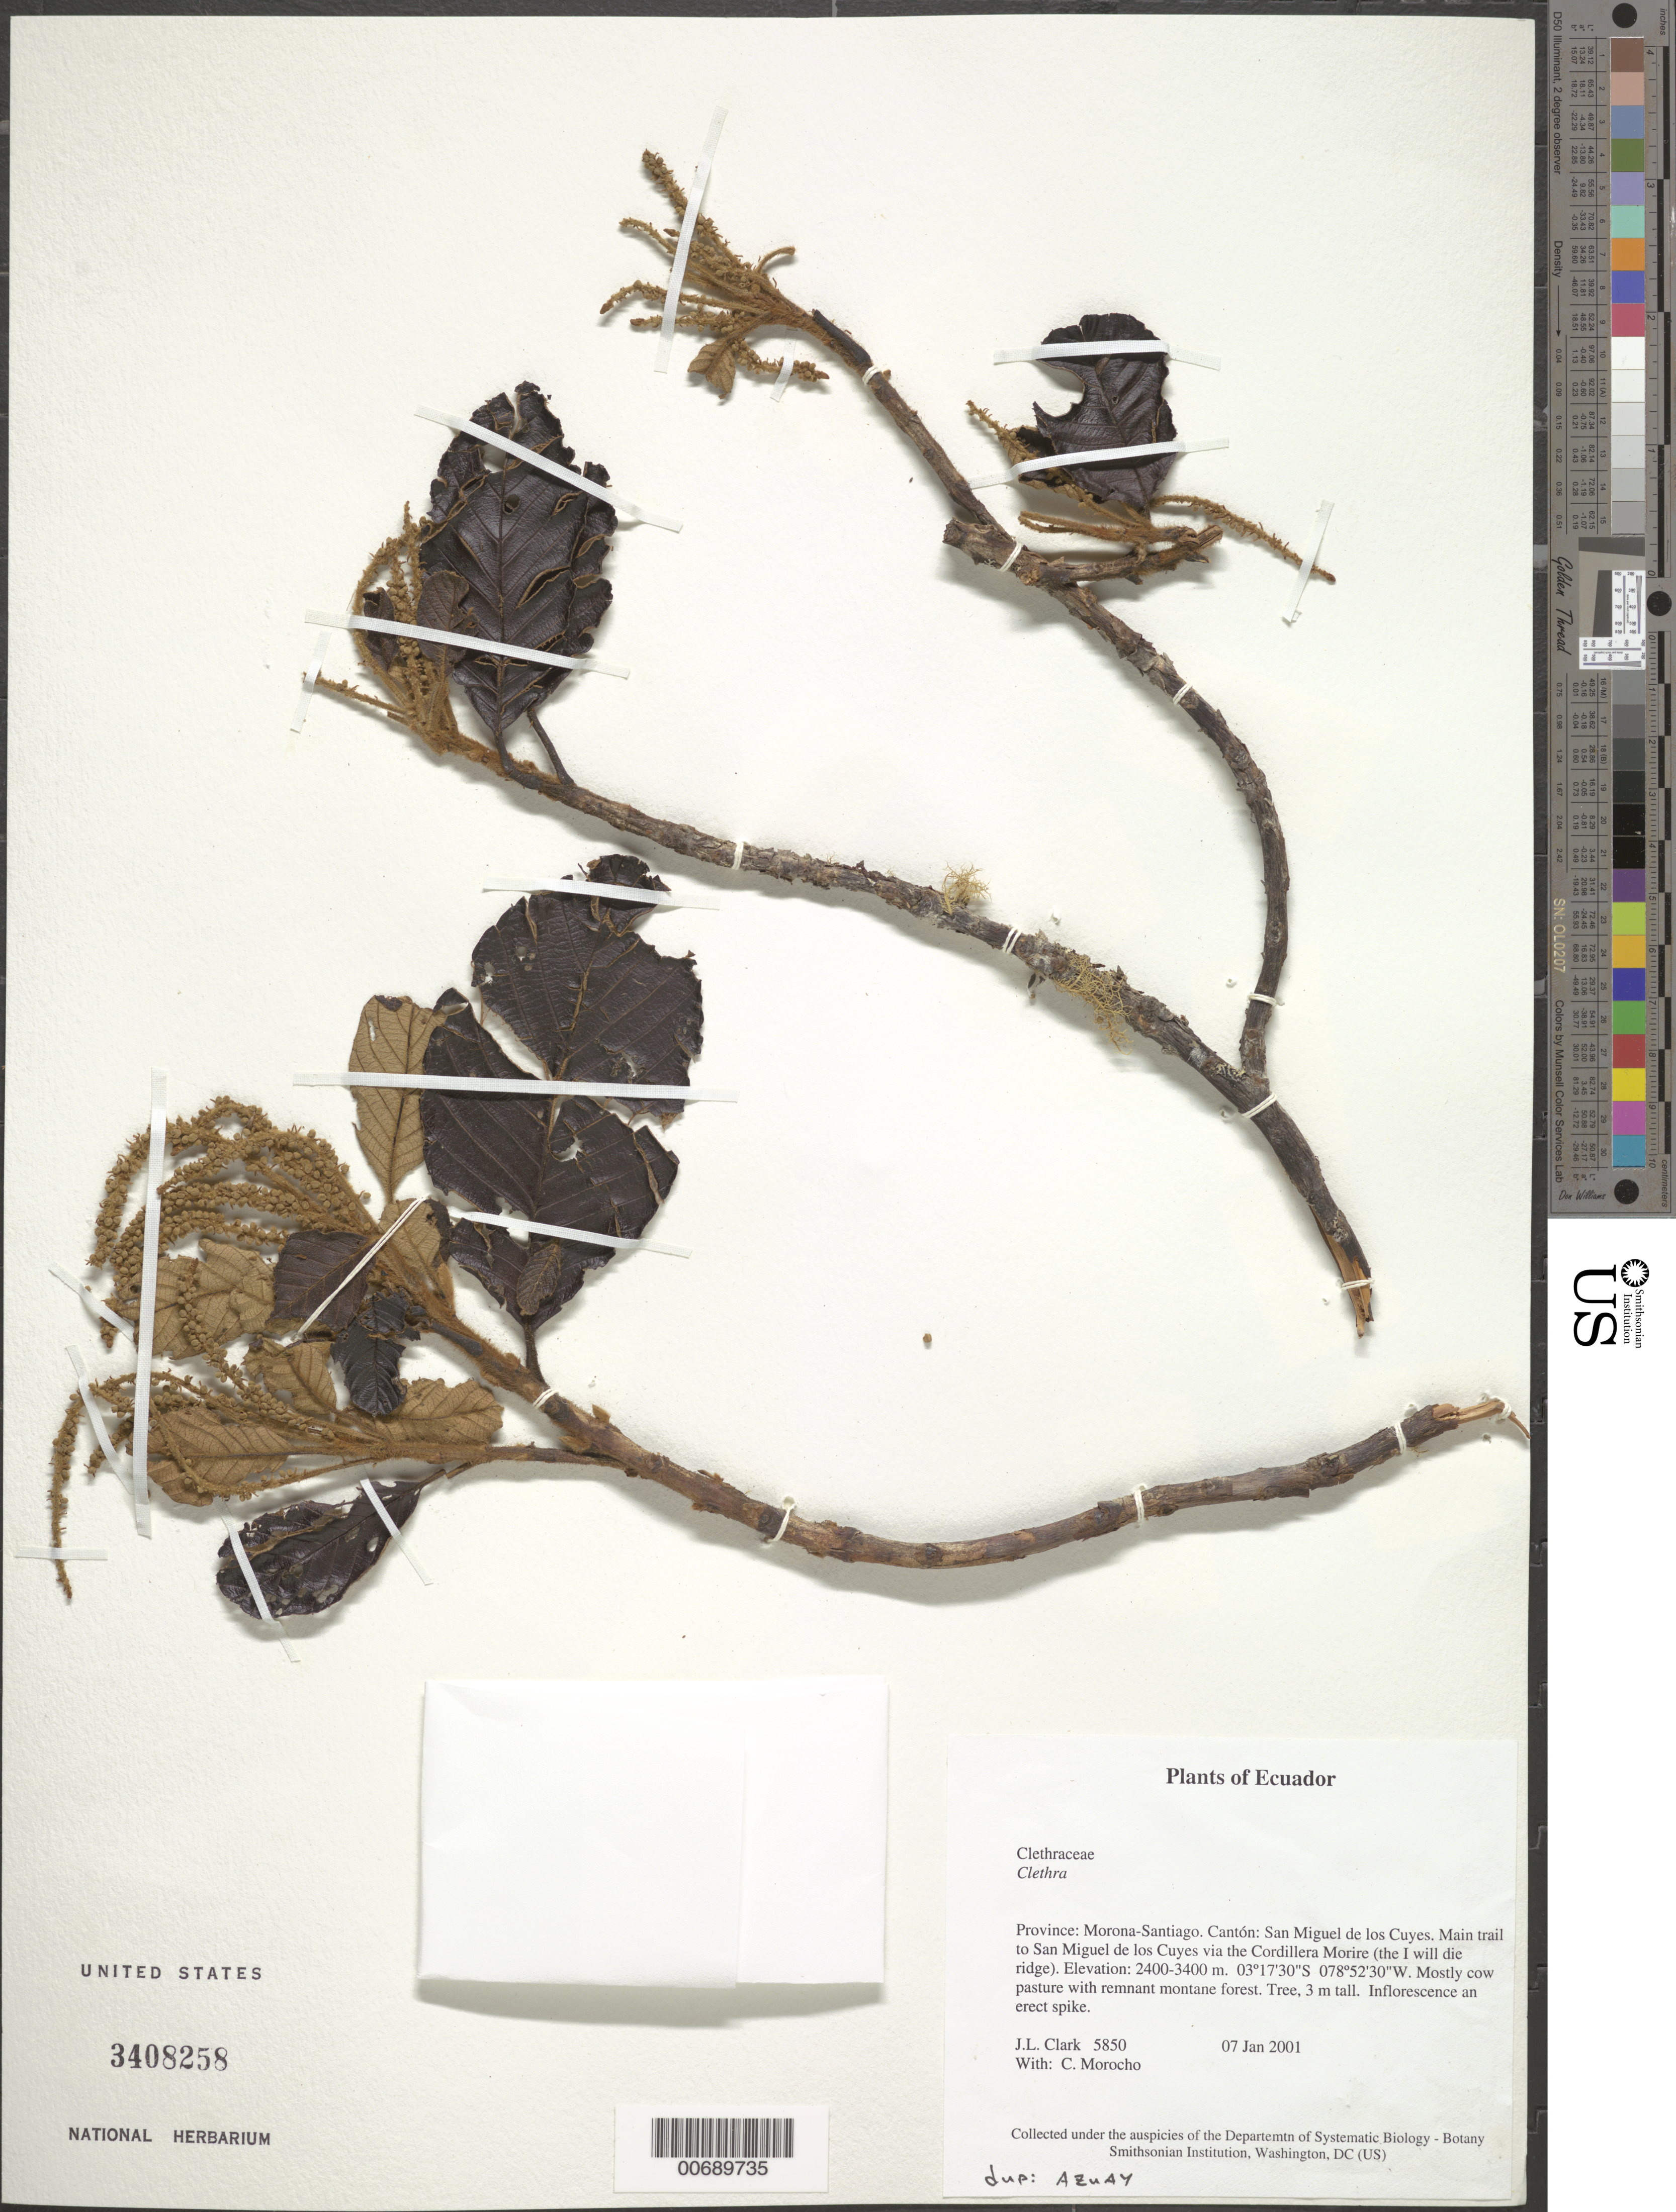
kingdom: Plantae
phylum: Tracheophyta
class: Magnoliopsida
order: Ericales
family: Clethraceae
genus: Clethra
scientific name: Clethra sp.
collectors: J. L. Clark & C. Morocho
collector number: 5850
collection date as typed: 07 Jan 2001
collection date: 2001-01-07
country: Ecuador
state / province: Morona-Santiago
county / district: San Miguel de los Cuyes ?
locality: Main Trail to Sal Miguel de los Cuyes via the Cordillera Morire (The "I will die" Ridge). [Sal Miguel de Cuyes is listed as a city not a Canton of Morona-Santiago.]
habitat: Mostly cow pasture with remnant montane forest.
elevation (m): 2400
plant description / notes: AZUAY, US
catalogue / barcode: US 3408258